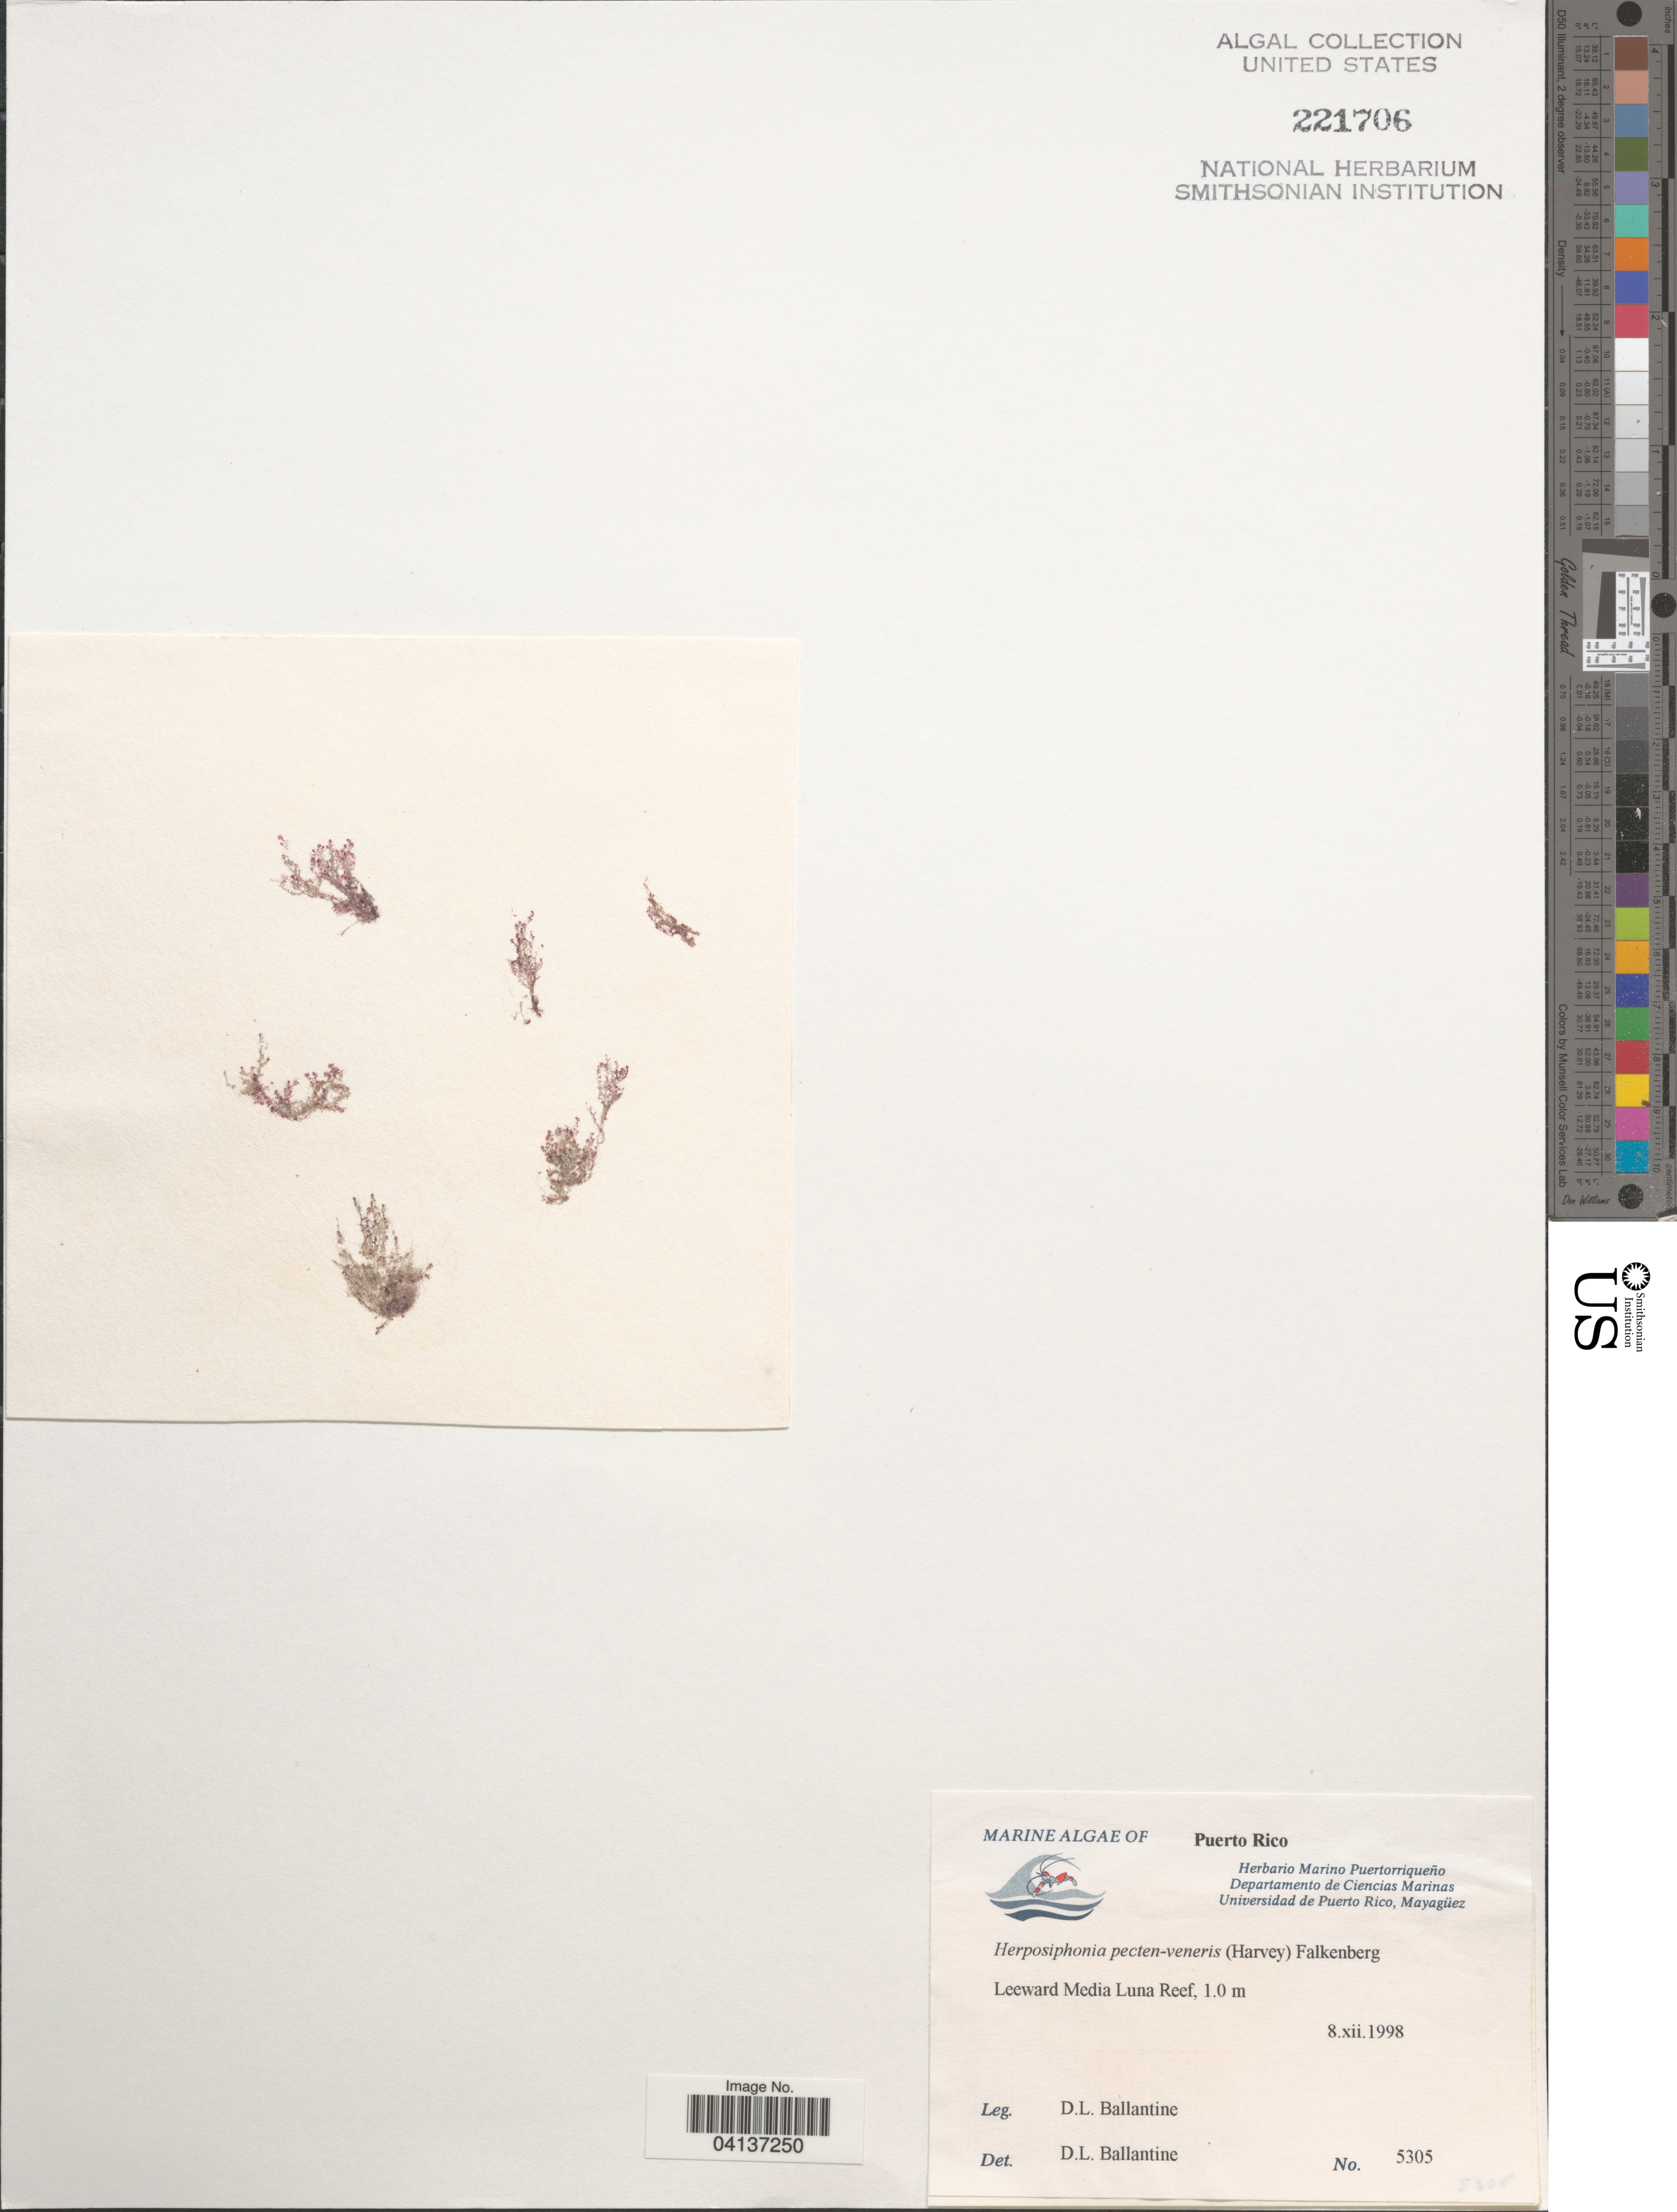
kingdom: Plantae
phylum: Rhodophyta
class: Florideophyceae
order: Ceramiales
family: Rhodomelaceae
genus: Herposiphonia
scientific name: Herposiphonia pecten-veneris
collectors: D.L. Ballantine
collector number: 5305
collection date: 1998-12-08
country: Puerto Rico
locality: Leeward Media Luna Reef.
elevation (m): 1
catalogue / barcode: US 221706